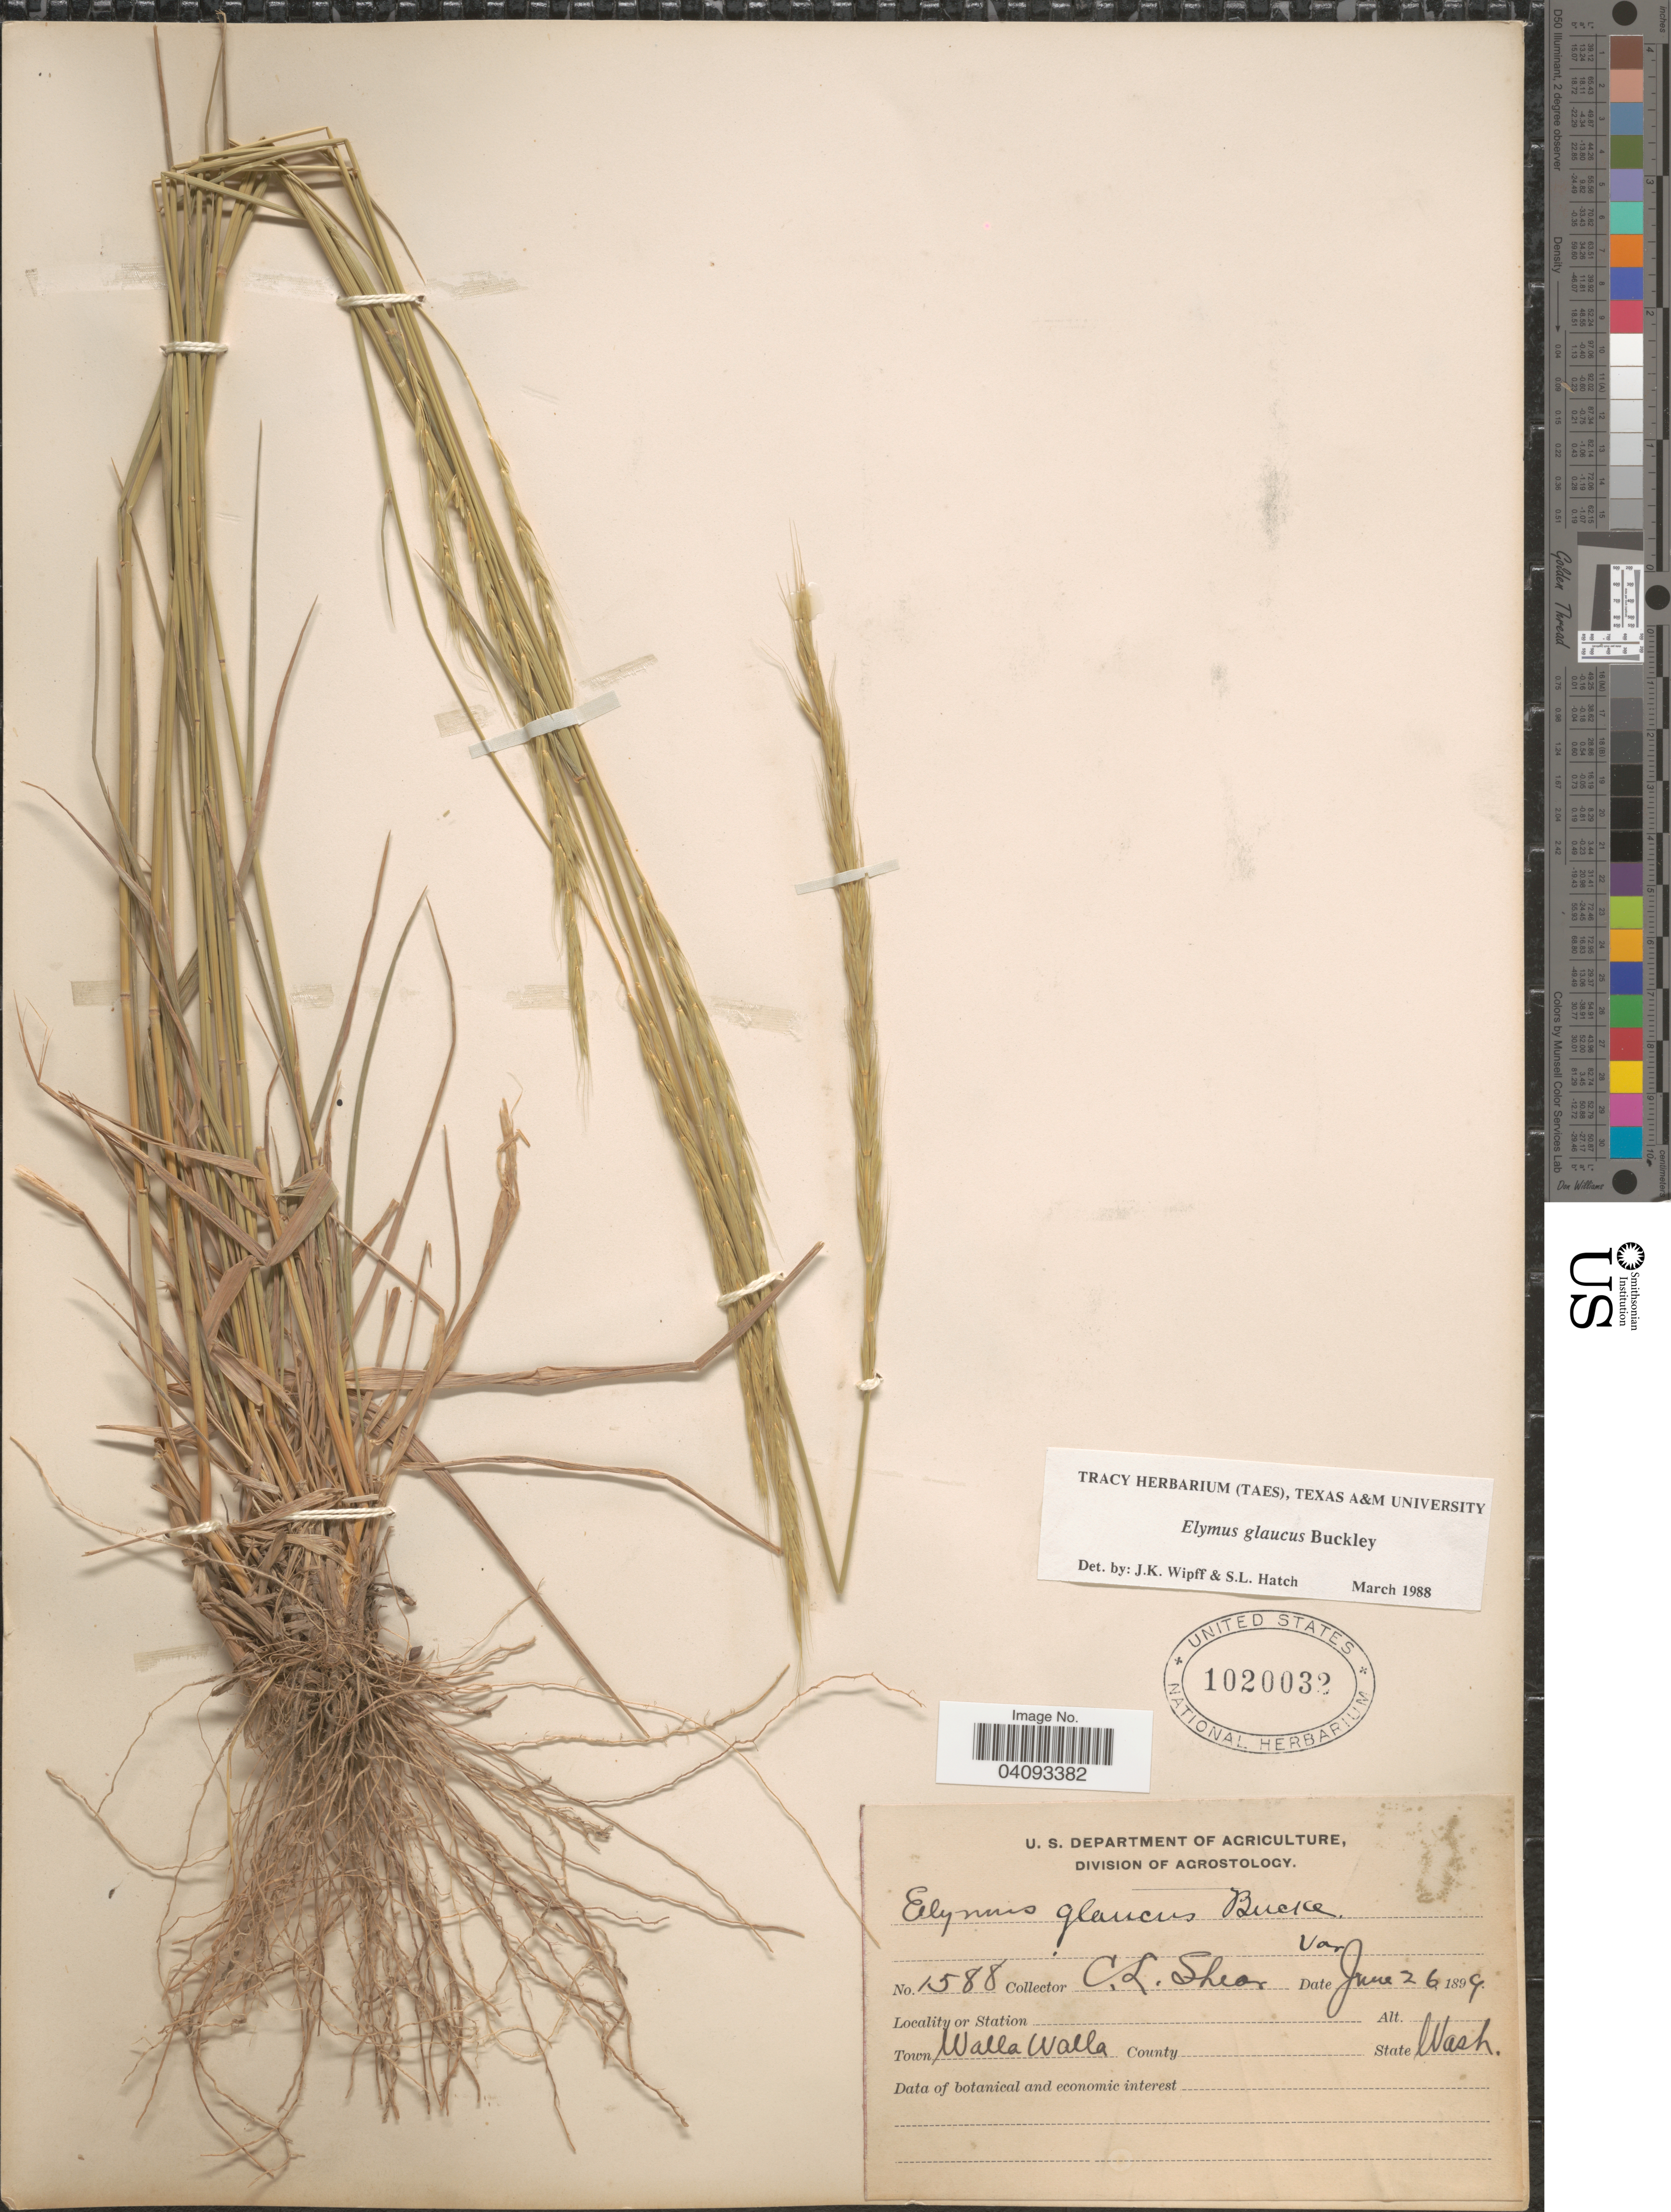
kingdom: Plantae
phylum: Tracheophyta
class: Liliopsida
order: Poales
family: Poaceae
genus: Elymus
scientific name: Elymus glaucus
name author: Buckley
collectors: C. L. Shear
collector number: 1588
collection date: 1899-06-26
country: United States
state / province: Washington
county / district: Walla Walla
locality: Town Walla Walla.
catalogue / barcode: US 1020032